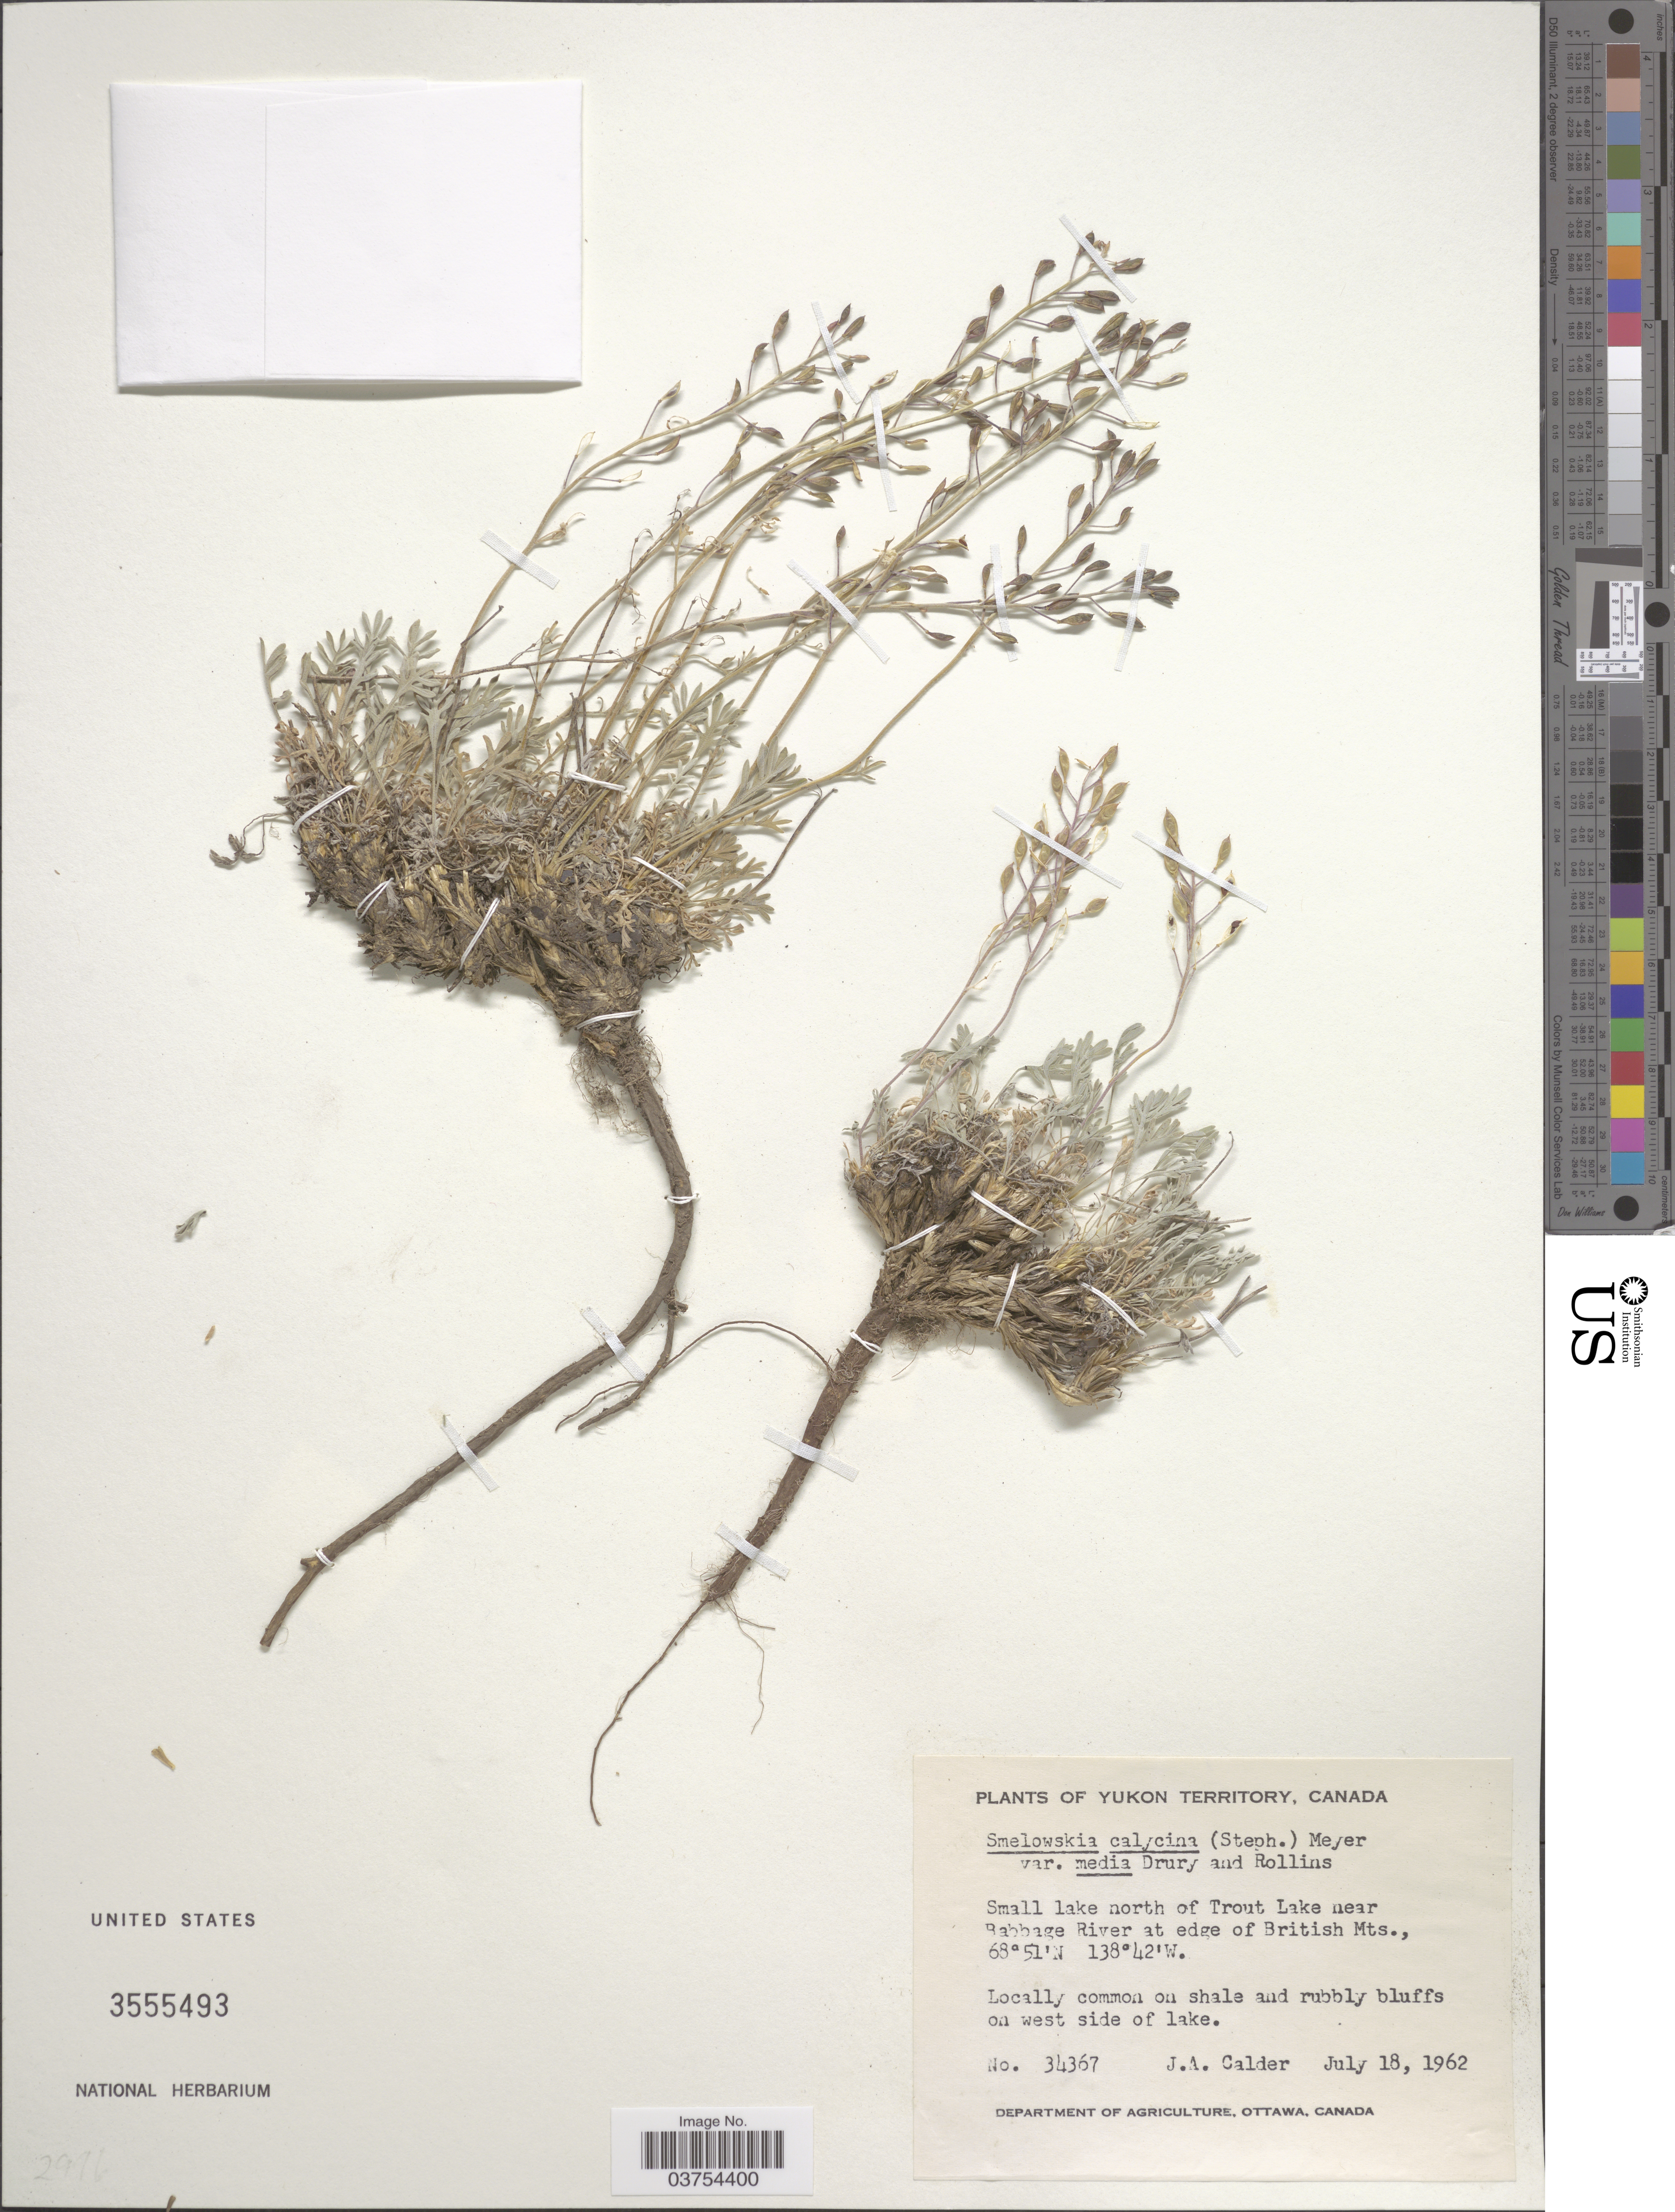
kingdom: Plantae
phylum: Tracheophyta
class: Magnoliopsida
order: Brassicales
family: Brassicaceae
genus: Smelowskia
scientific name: Smelowskia calycina var. americana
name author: (Regel & Herder) W.H.Drury & Rollins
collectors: J. A. Calder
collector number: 34367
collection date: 1962-07-18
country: Canada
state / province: Yukon Territory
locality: Small lake north of Trout Lake near Rabbage River at edge of British Mts. Locally common on shale and rubbly bluffs on west side of lake.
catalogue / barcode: US 3555493